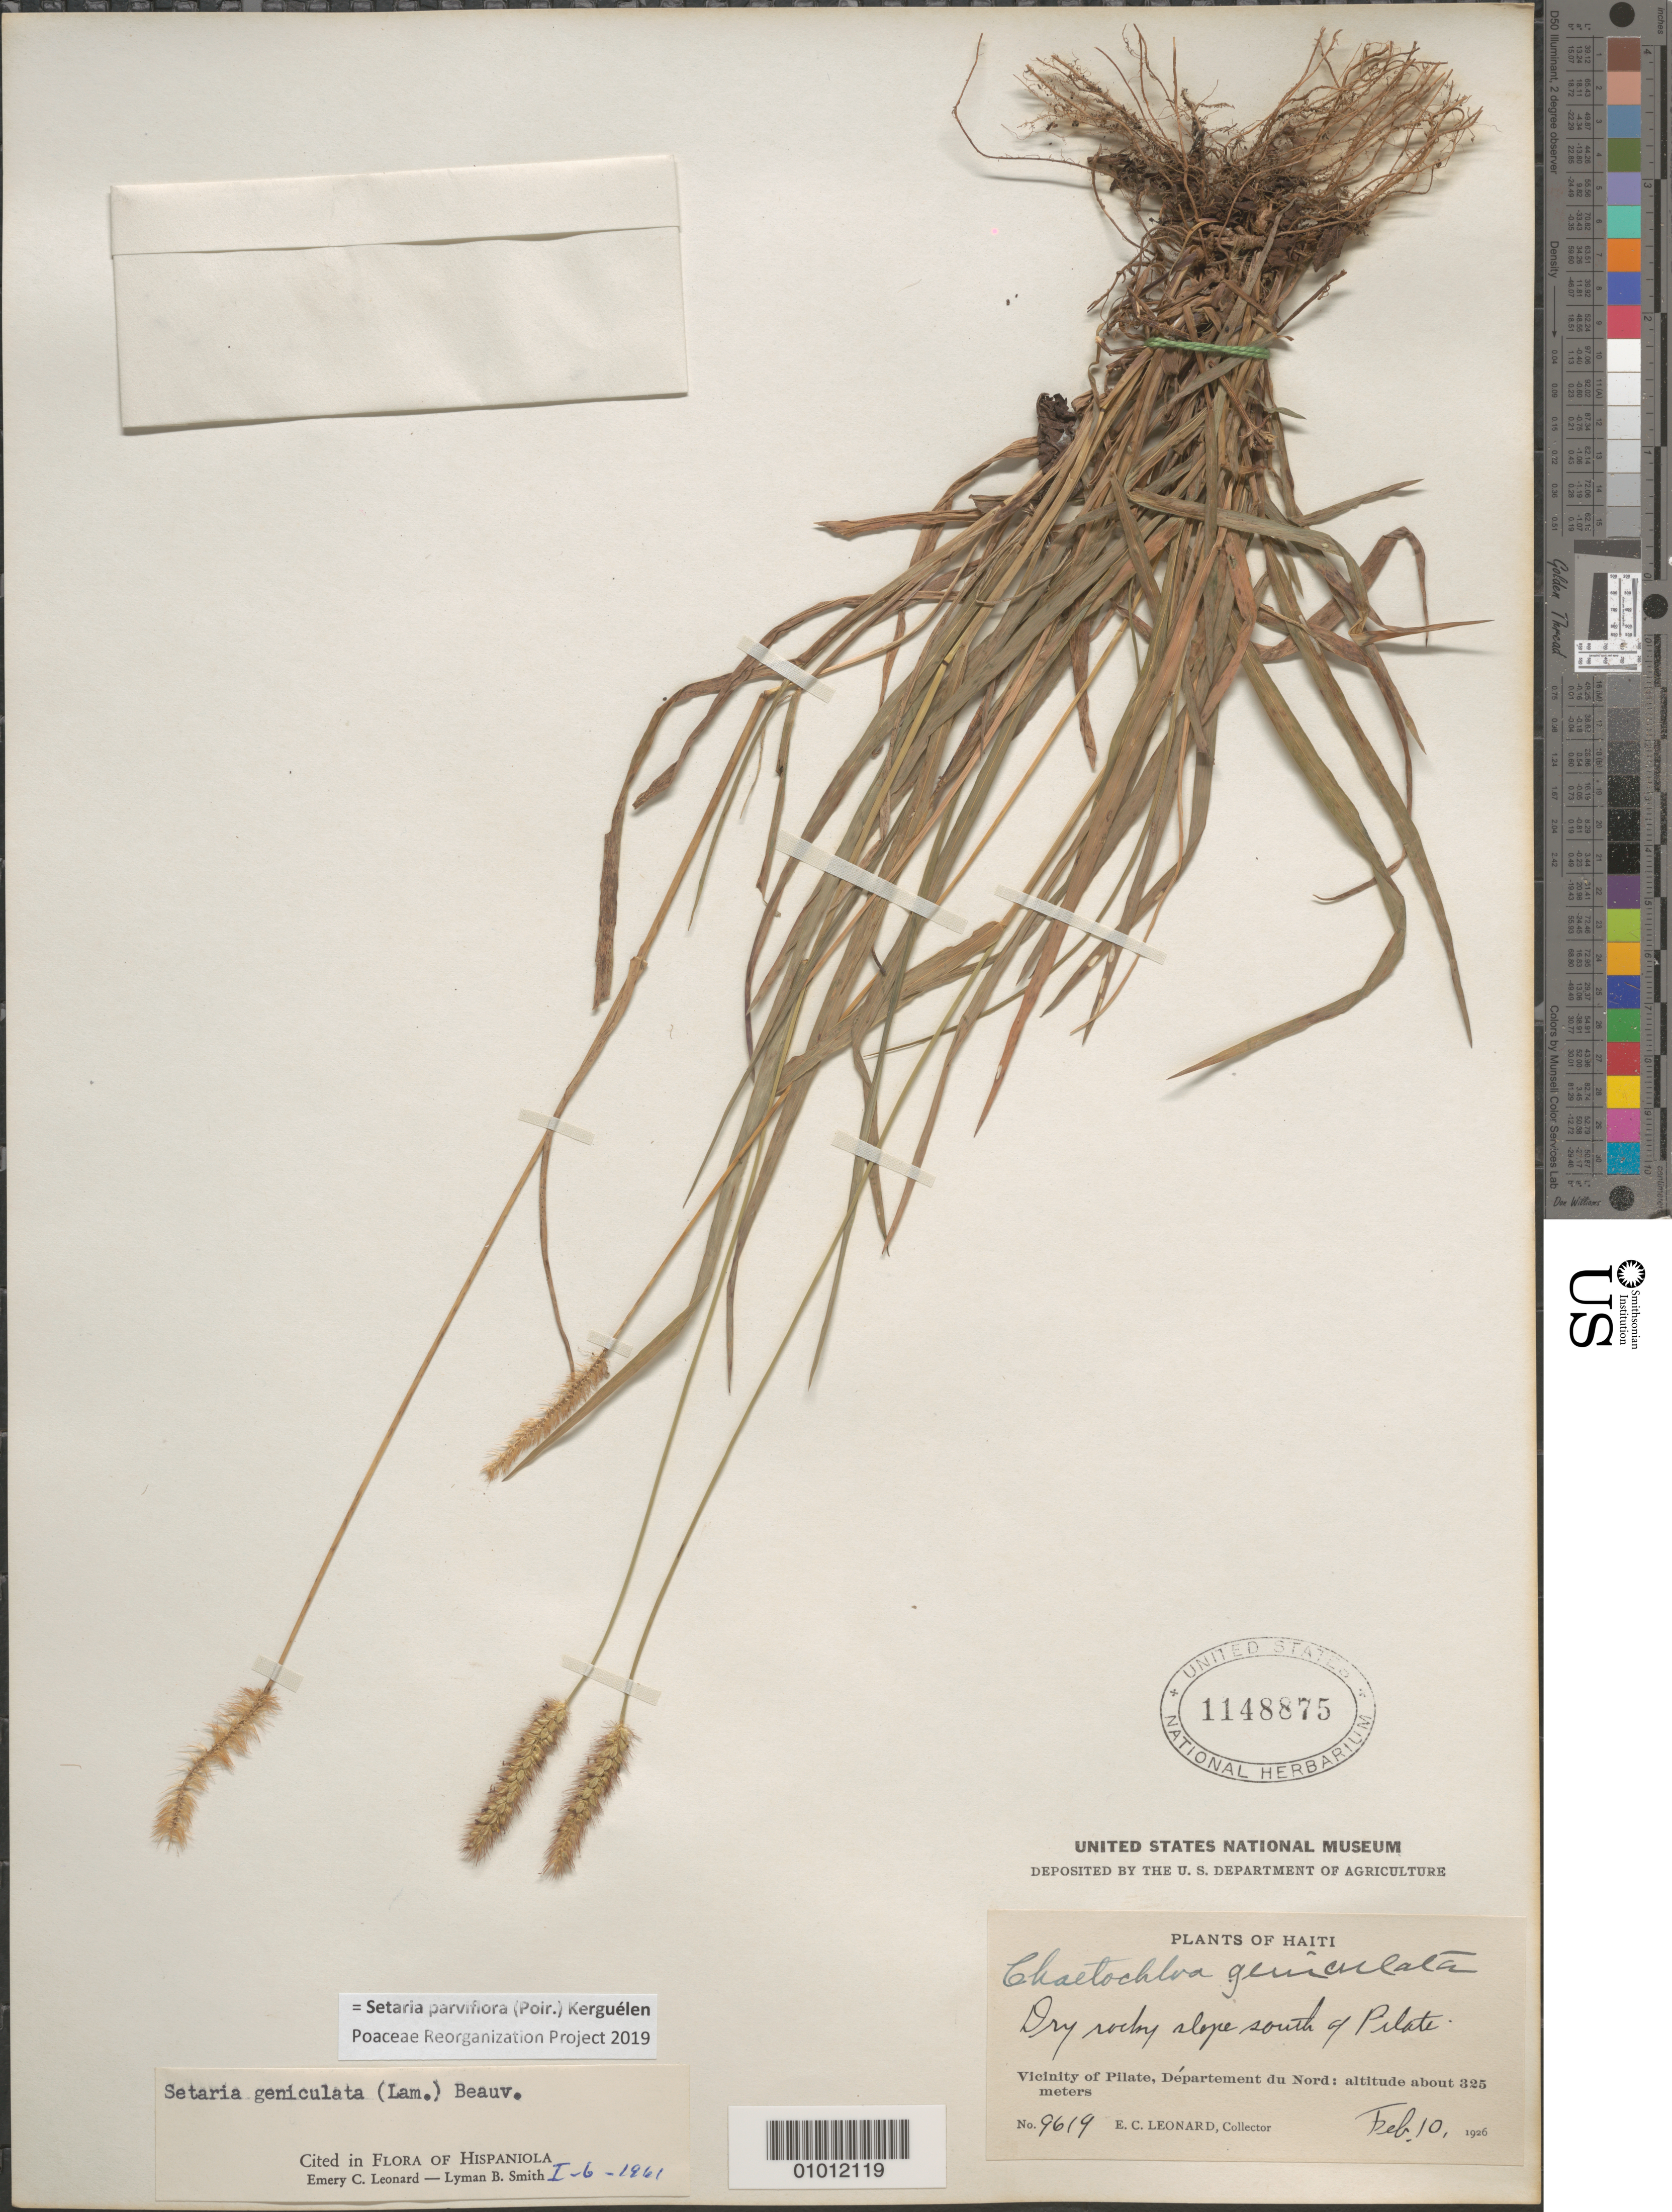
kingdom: Plantae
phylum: Tracheophyta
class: Liliopsida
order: Poales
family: Poaceae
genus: Setaria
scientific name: Setaria parviflora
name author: (Poir.) Kerguélen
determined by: Poaceae Reorganization Project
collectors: E. C. Leonard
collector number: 9619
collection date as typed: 10 Feb 1926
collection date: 1926-02-10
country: Haiti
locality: S of Pilate, Department du Nord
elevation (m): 325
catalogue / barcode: US 1148875